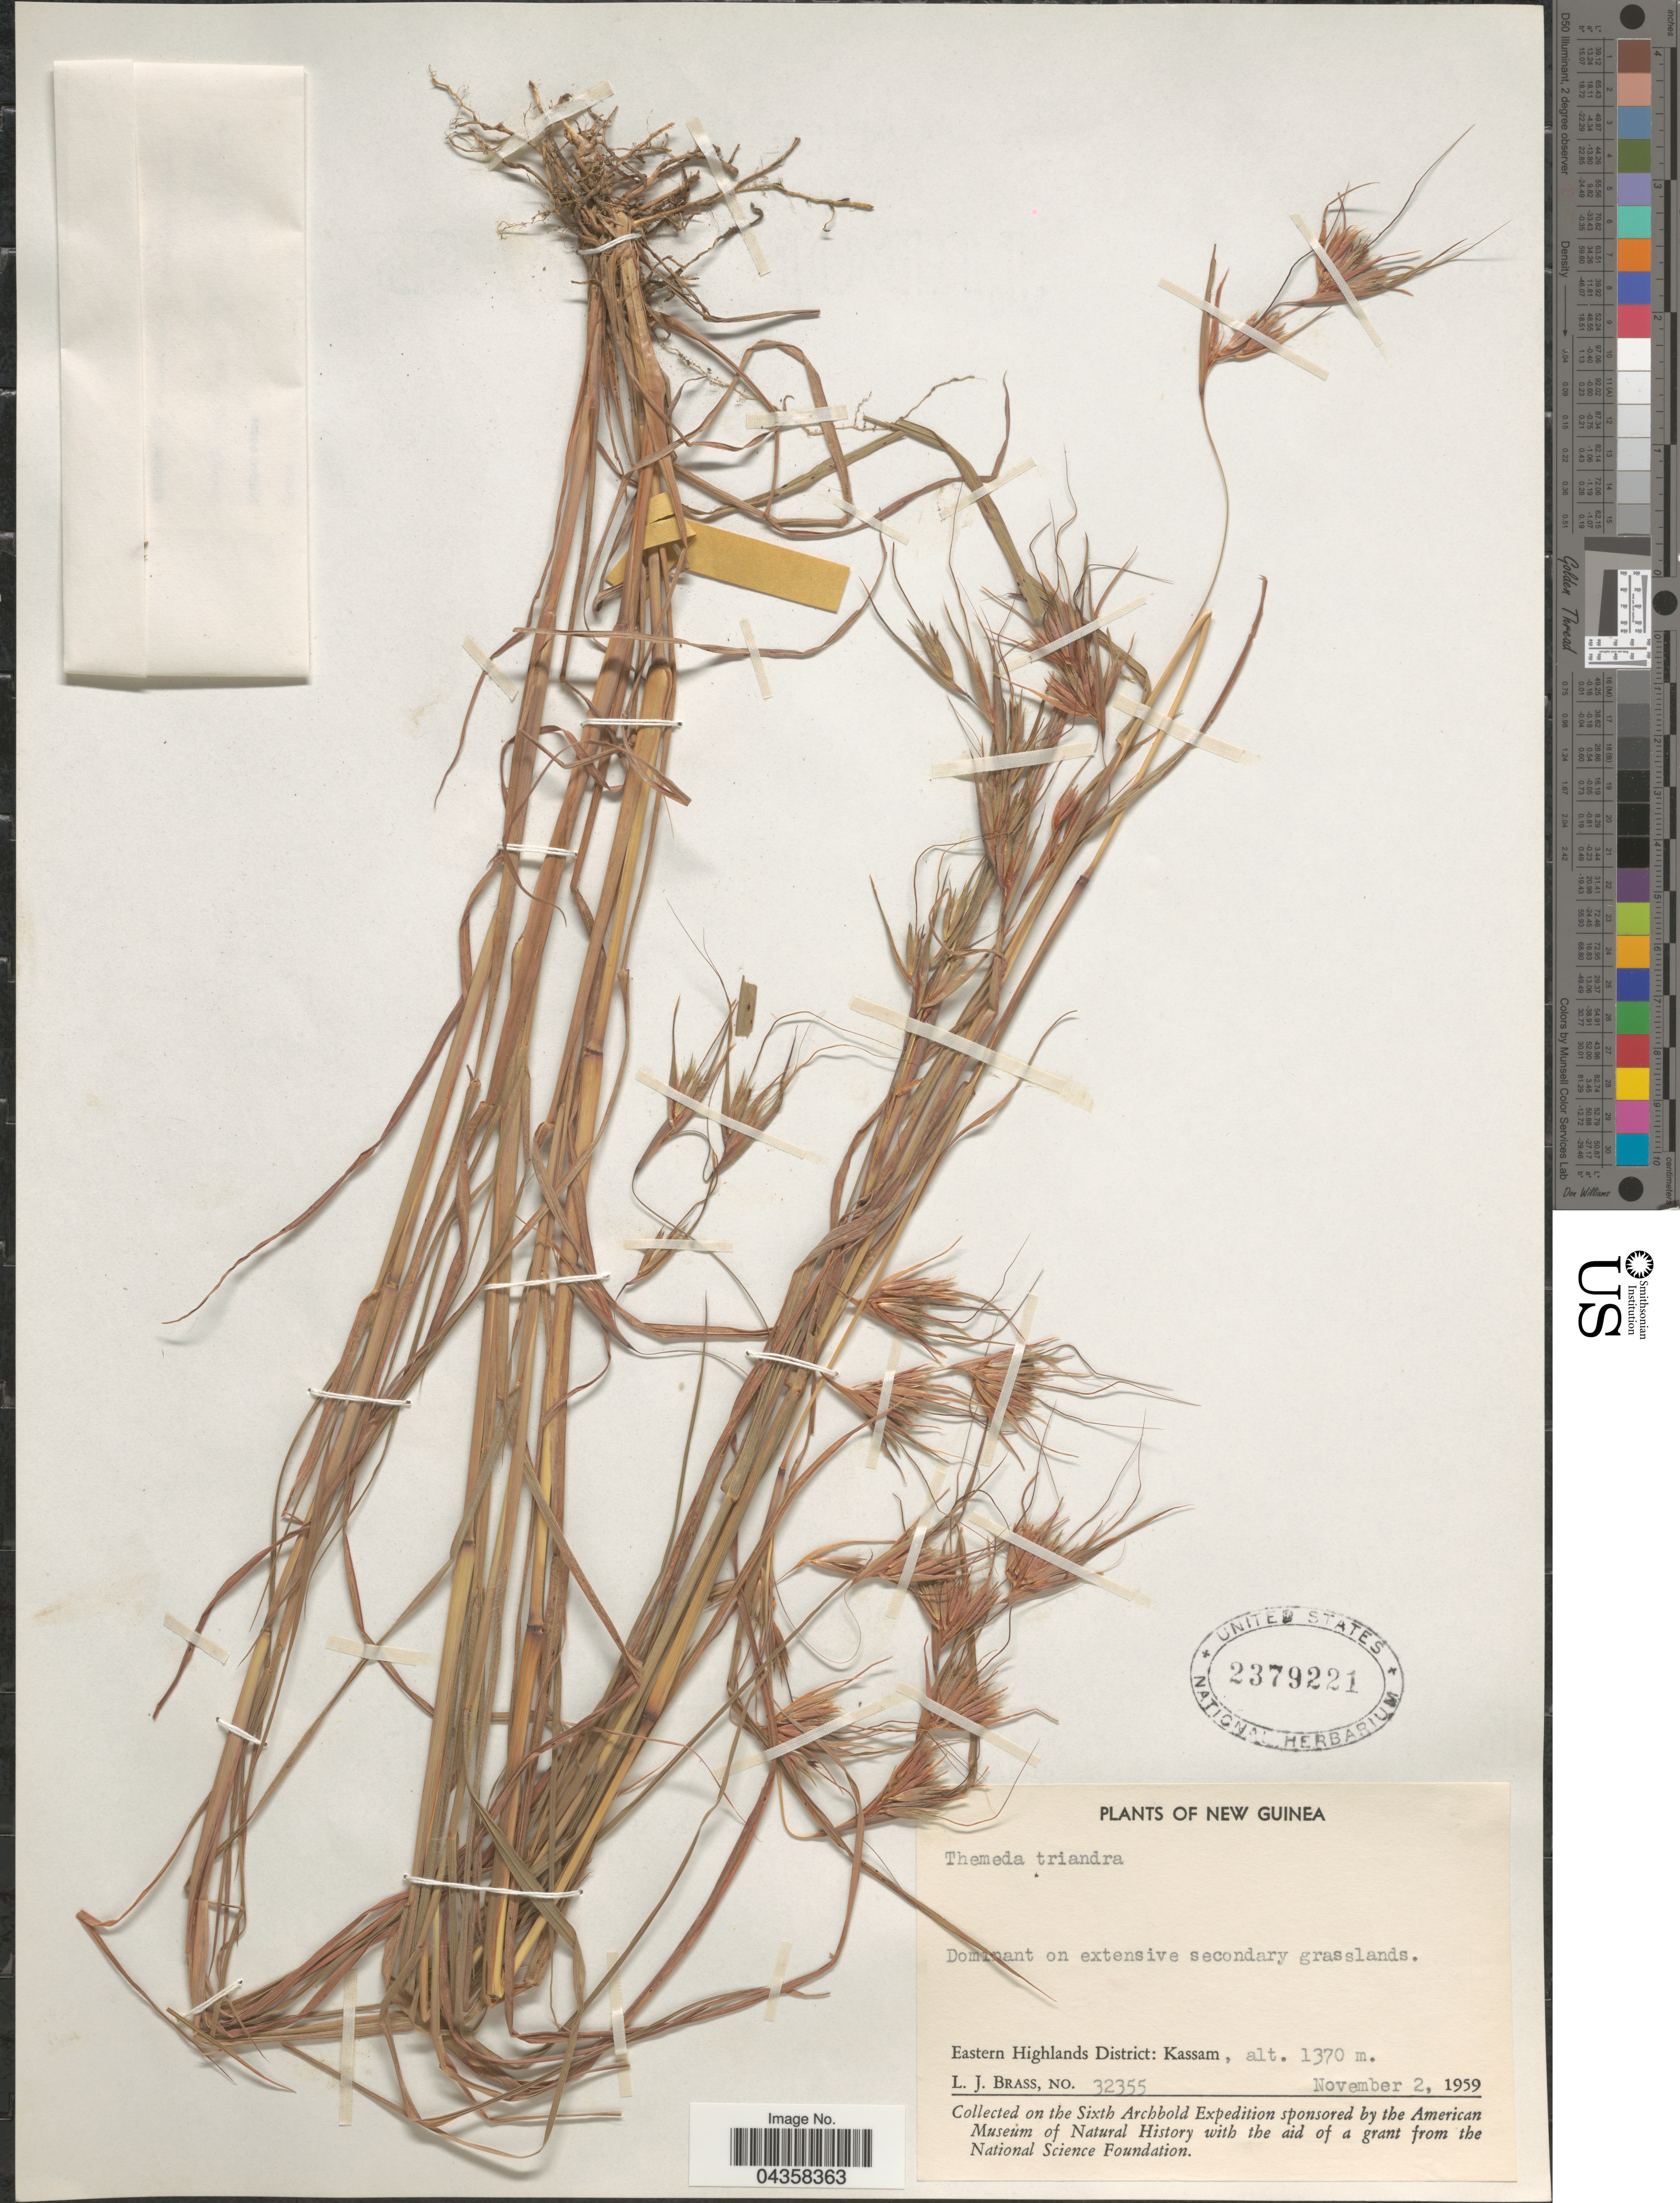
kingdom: Plantae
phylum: Tracheophyta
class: Liliopsida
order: Poales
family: Poaceae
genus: Themeda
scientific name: Themeda triandra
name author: Forssk.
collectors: L. J. Brass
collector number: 32355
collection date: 1959-11-02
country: Papua New Guinea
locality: New Guinea. Eastern Highlands District: Kassam.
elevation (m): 1370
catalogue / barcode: US 2379221